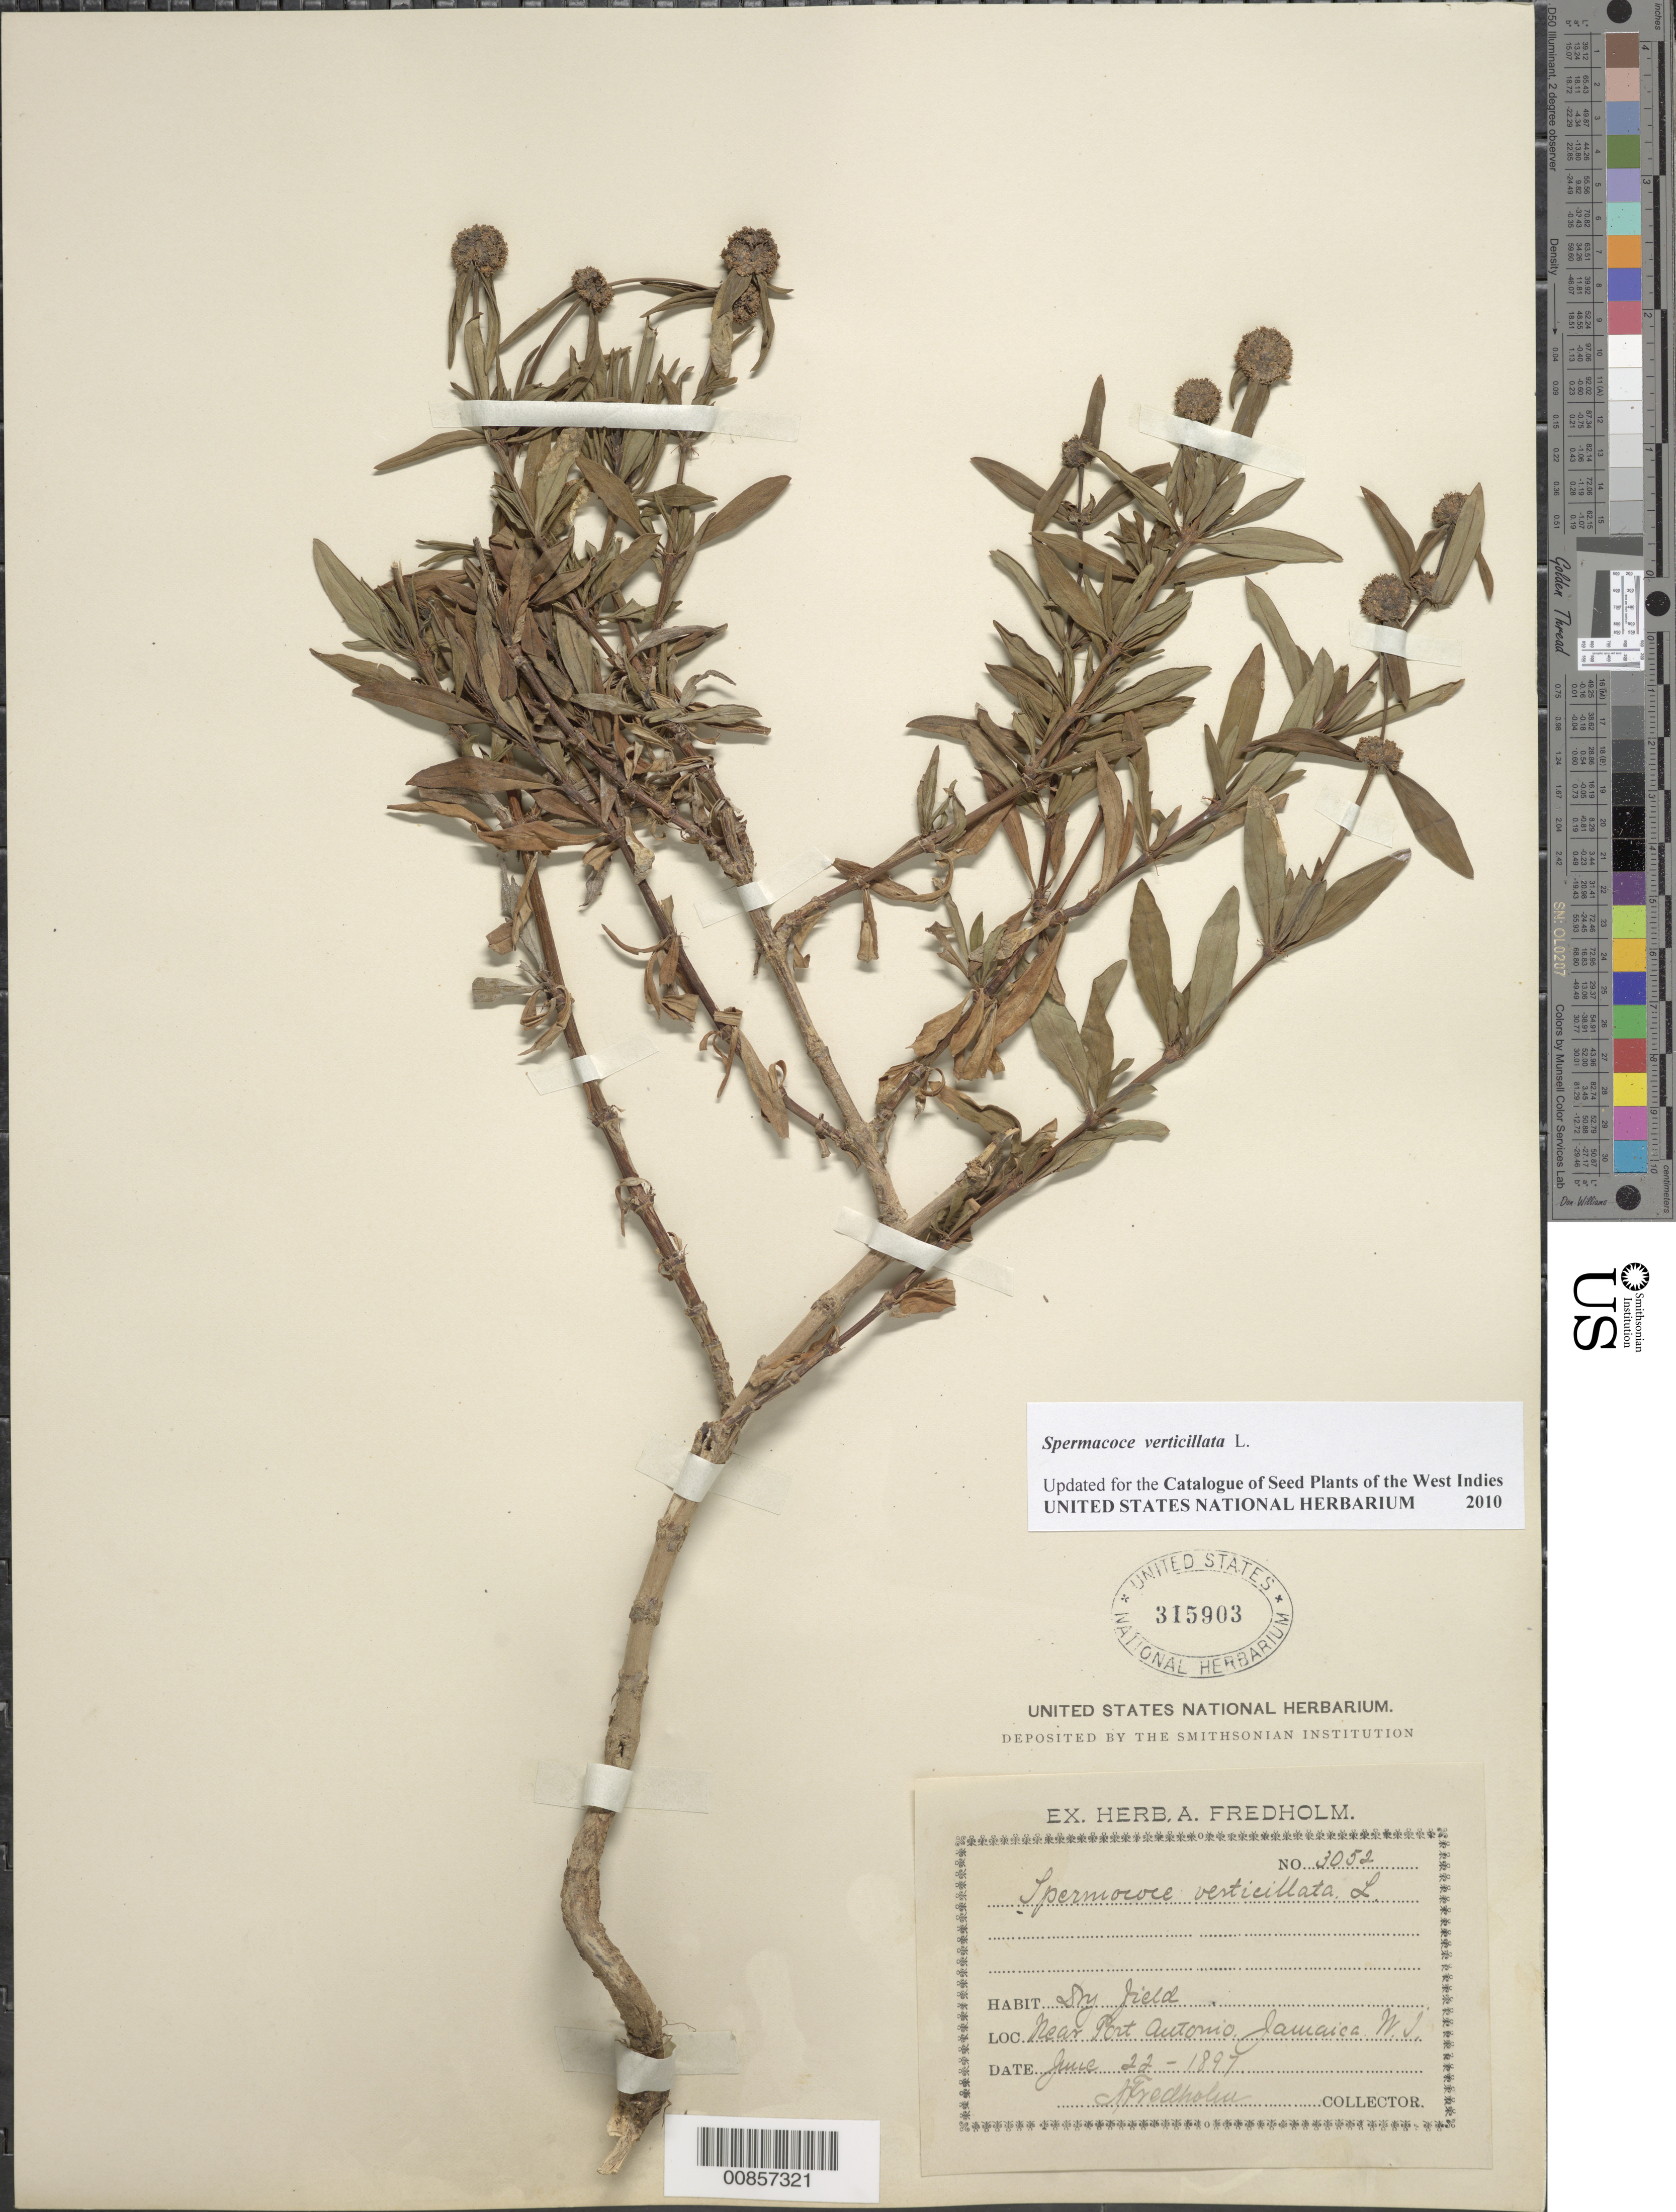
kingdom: Plantae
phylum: Tracheophyta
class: Magnoliopsida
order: Gentianales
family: Rubiaceae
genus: Spermacoce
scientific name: Spermacoce verticillata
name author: L.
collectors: A. J. Fredholm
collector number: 3052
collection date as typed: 22 Jun 1897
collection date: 1897-06-22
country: Jamaica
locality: Near Port Antonio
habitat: In field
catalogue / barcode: US 315903